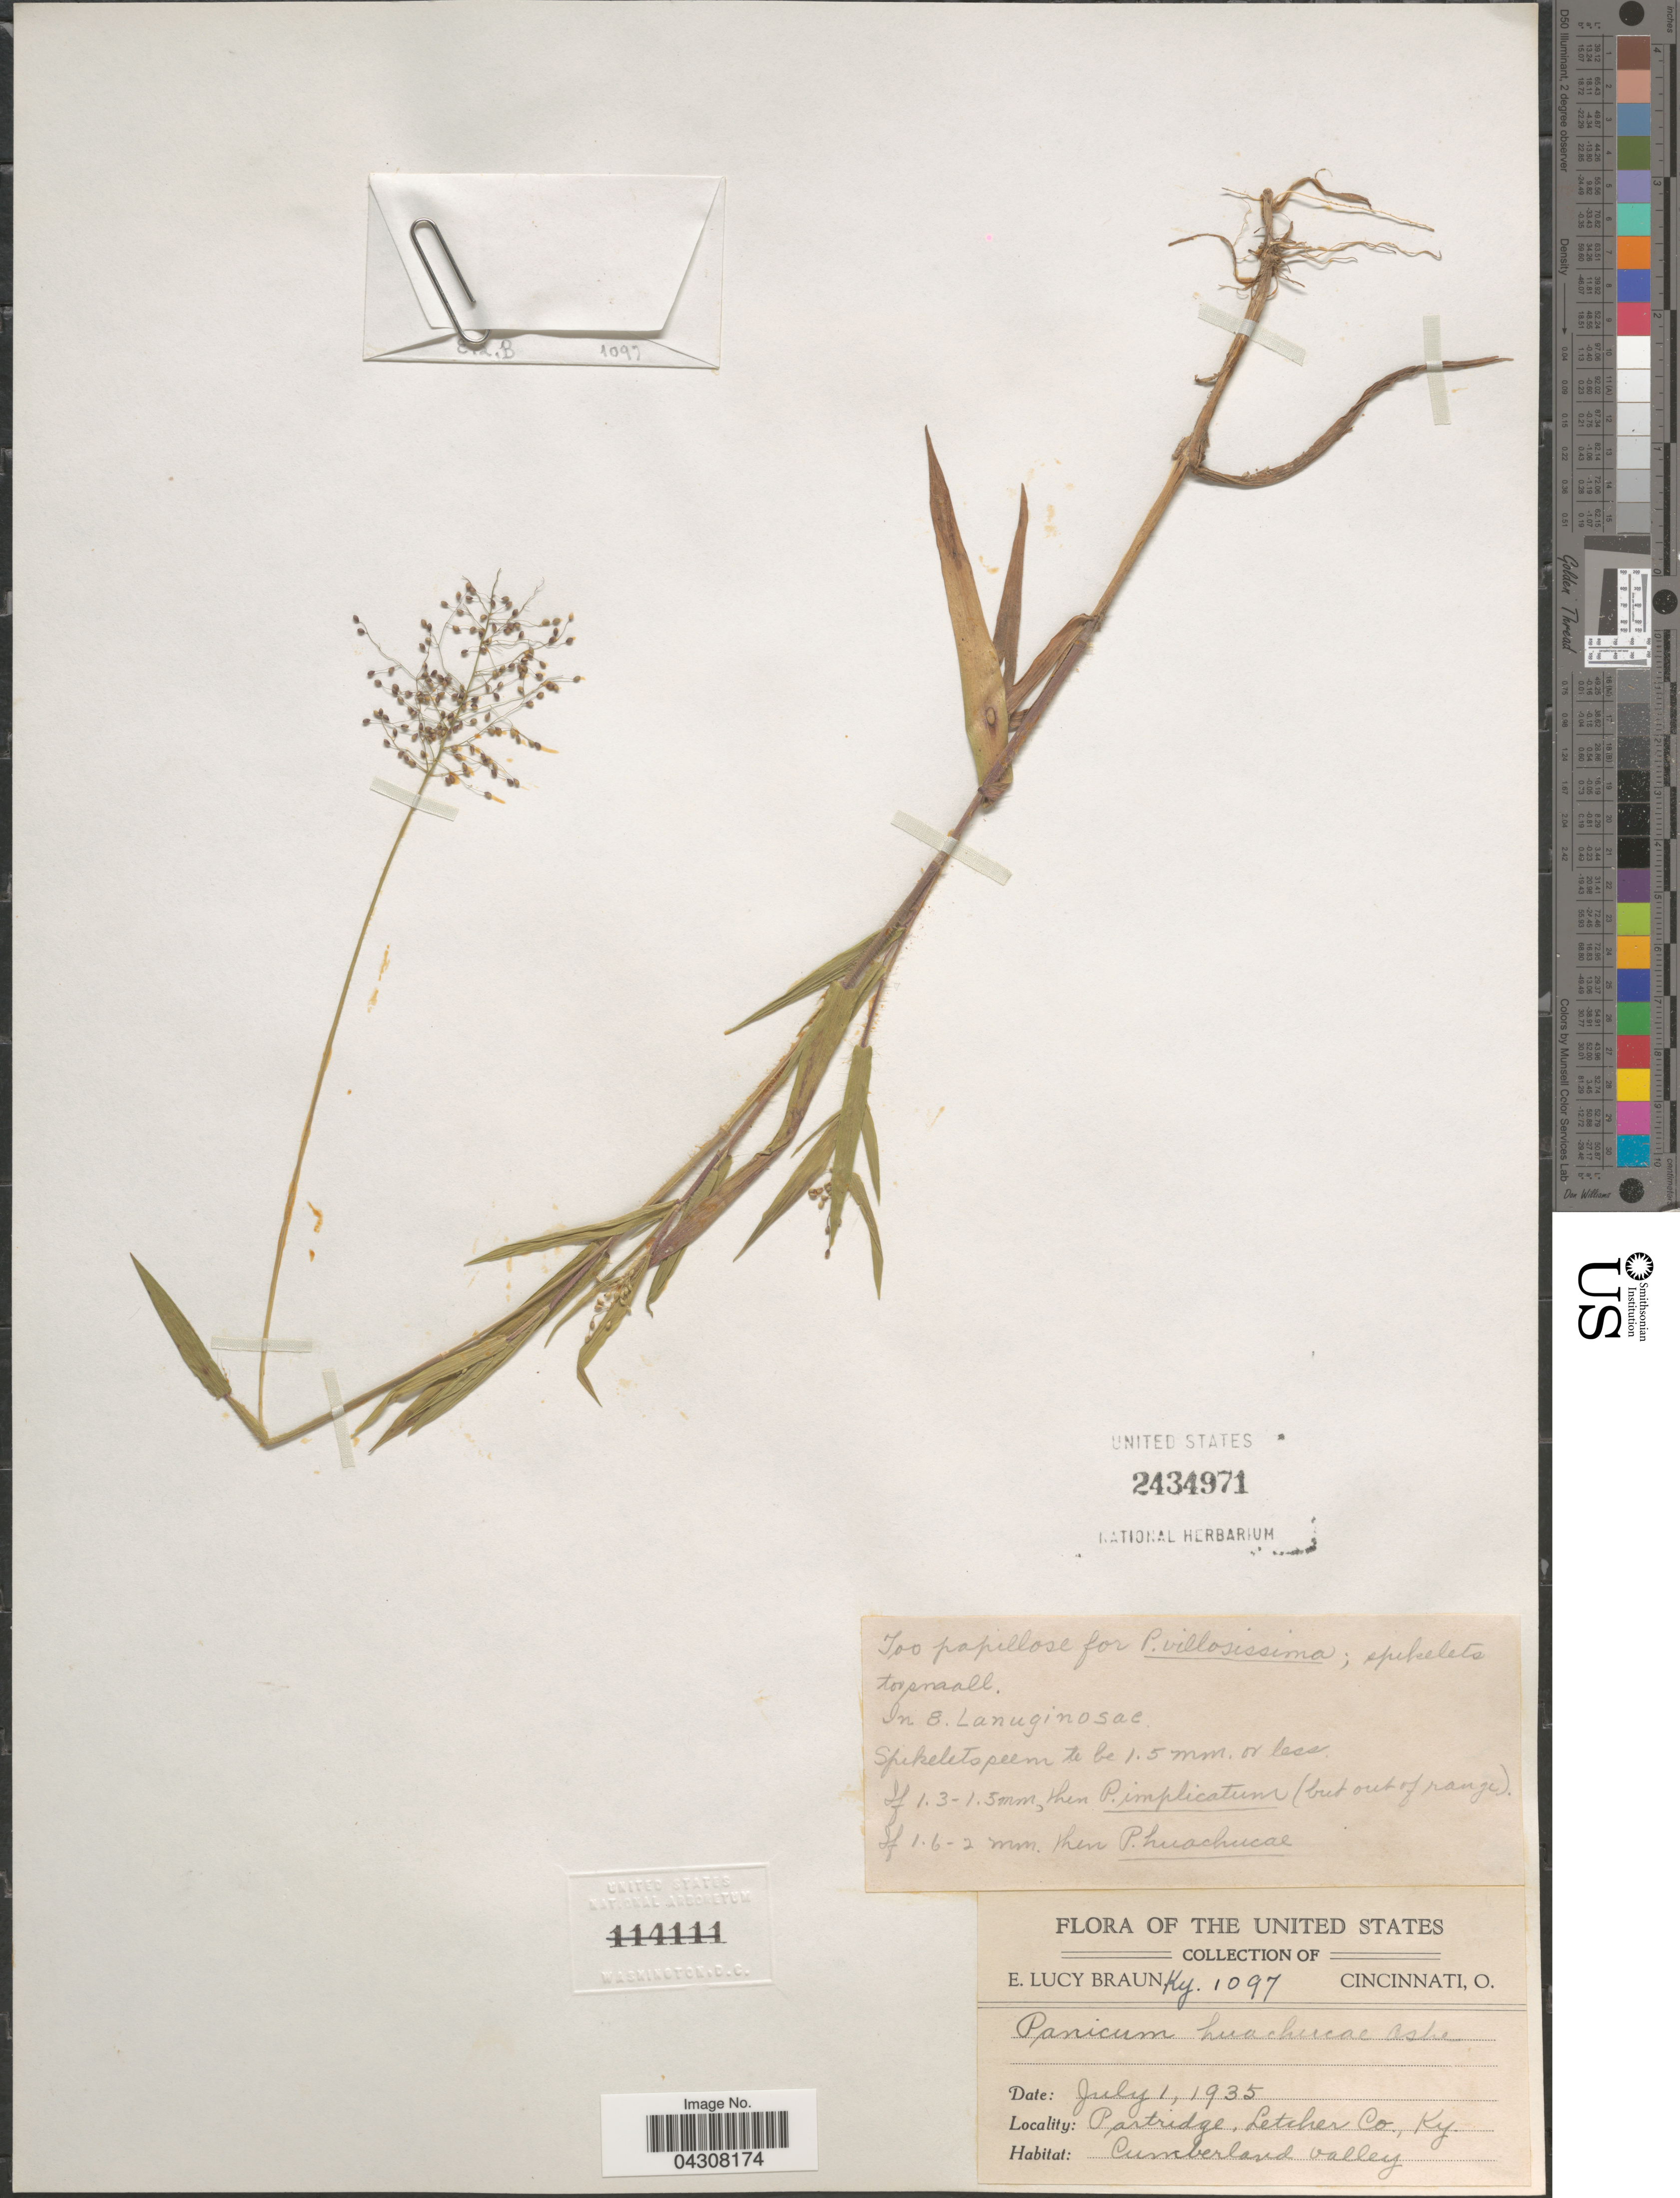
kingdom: Plantae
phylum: Tracheophyta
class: Liliopsida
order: Poales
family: Poaceae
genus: Dichanthelium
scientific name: Dichanthelium acuminatum var. acuminatum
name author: (Sw.) Gould & C.A. Clark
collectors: E. L. Braun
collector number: Ky.1097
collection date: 1935-07-01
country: United States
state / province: Kentucky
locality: Partridge, Letcher Co. Cumberland valley.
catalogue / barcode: US 2434971